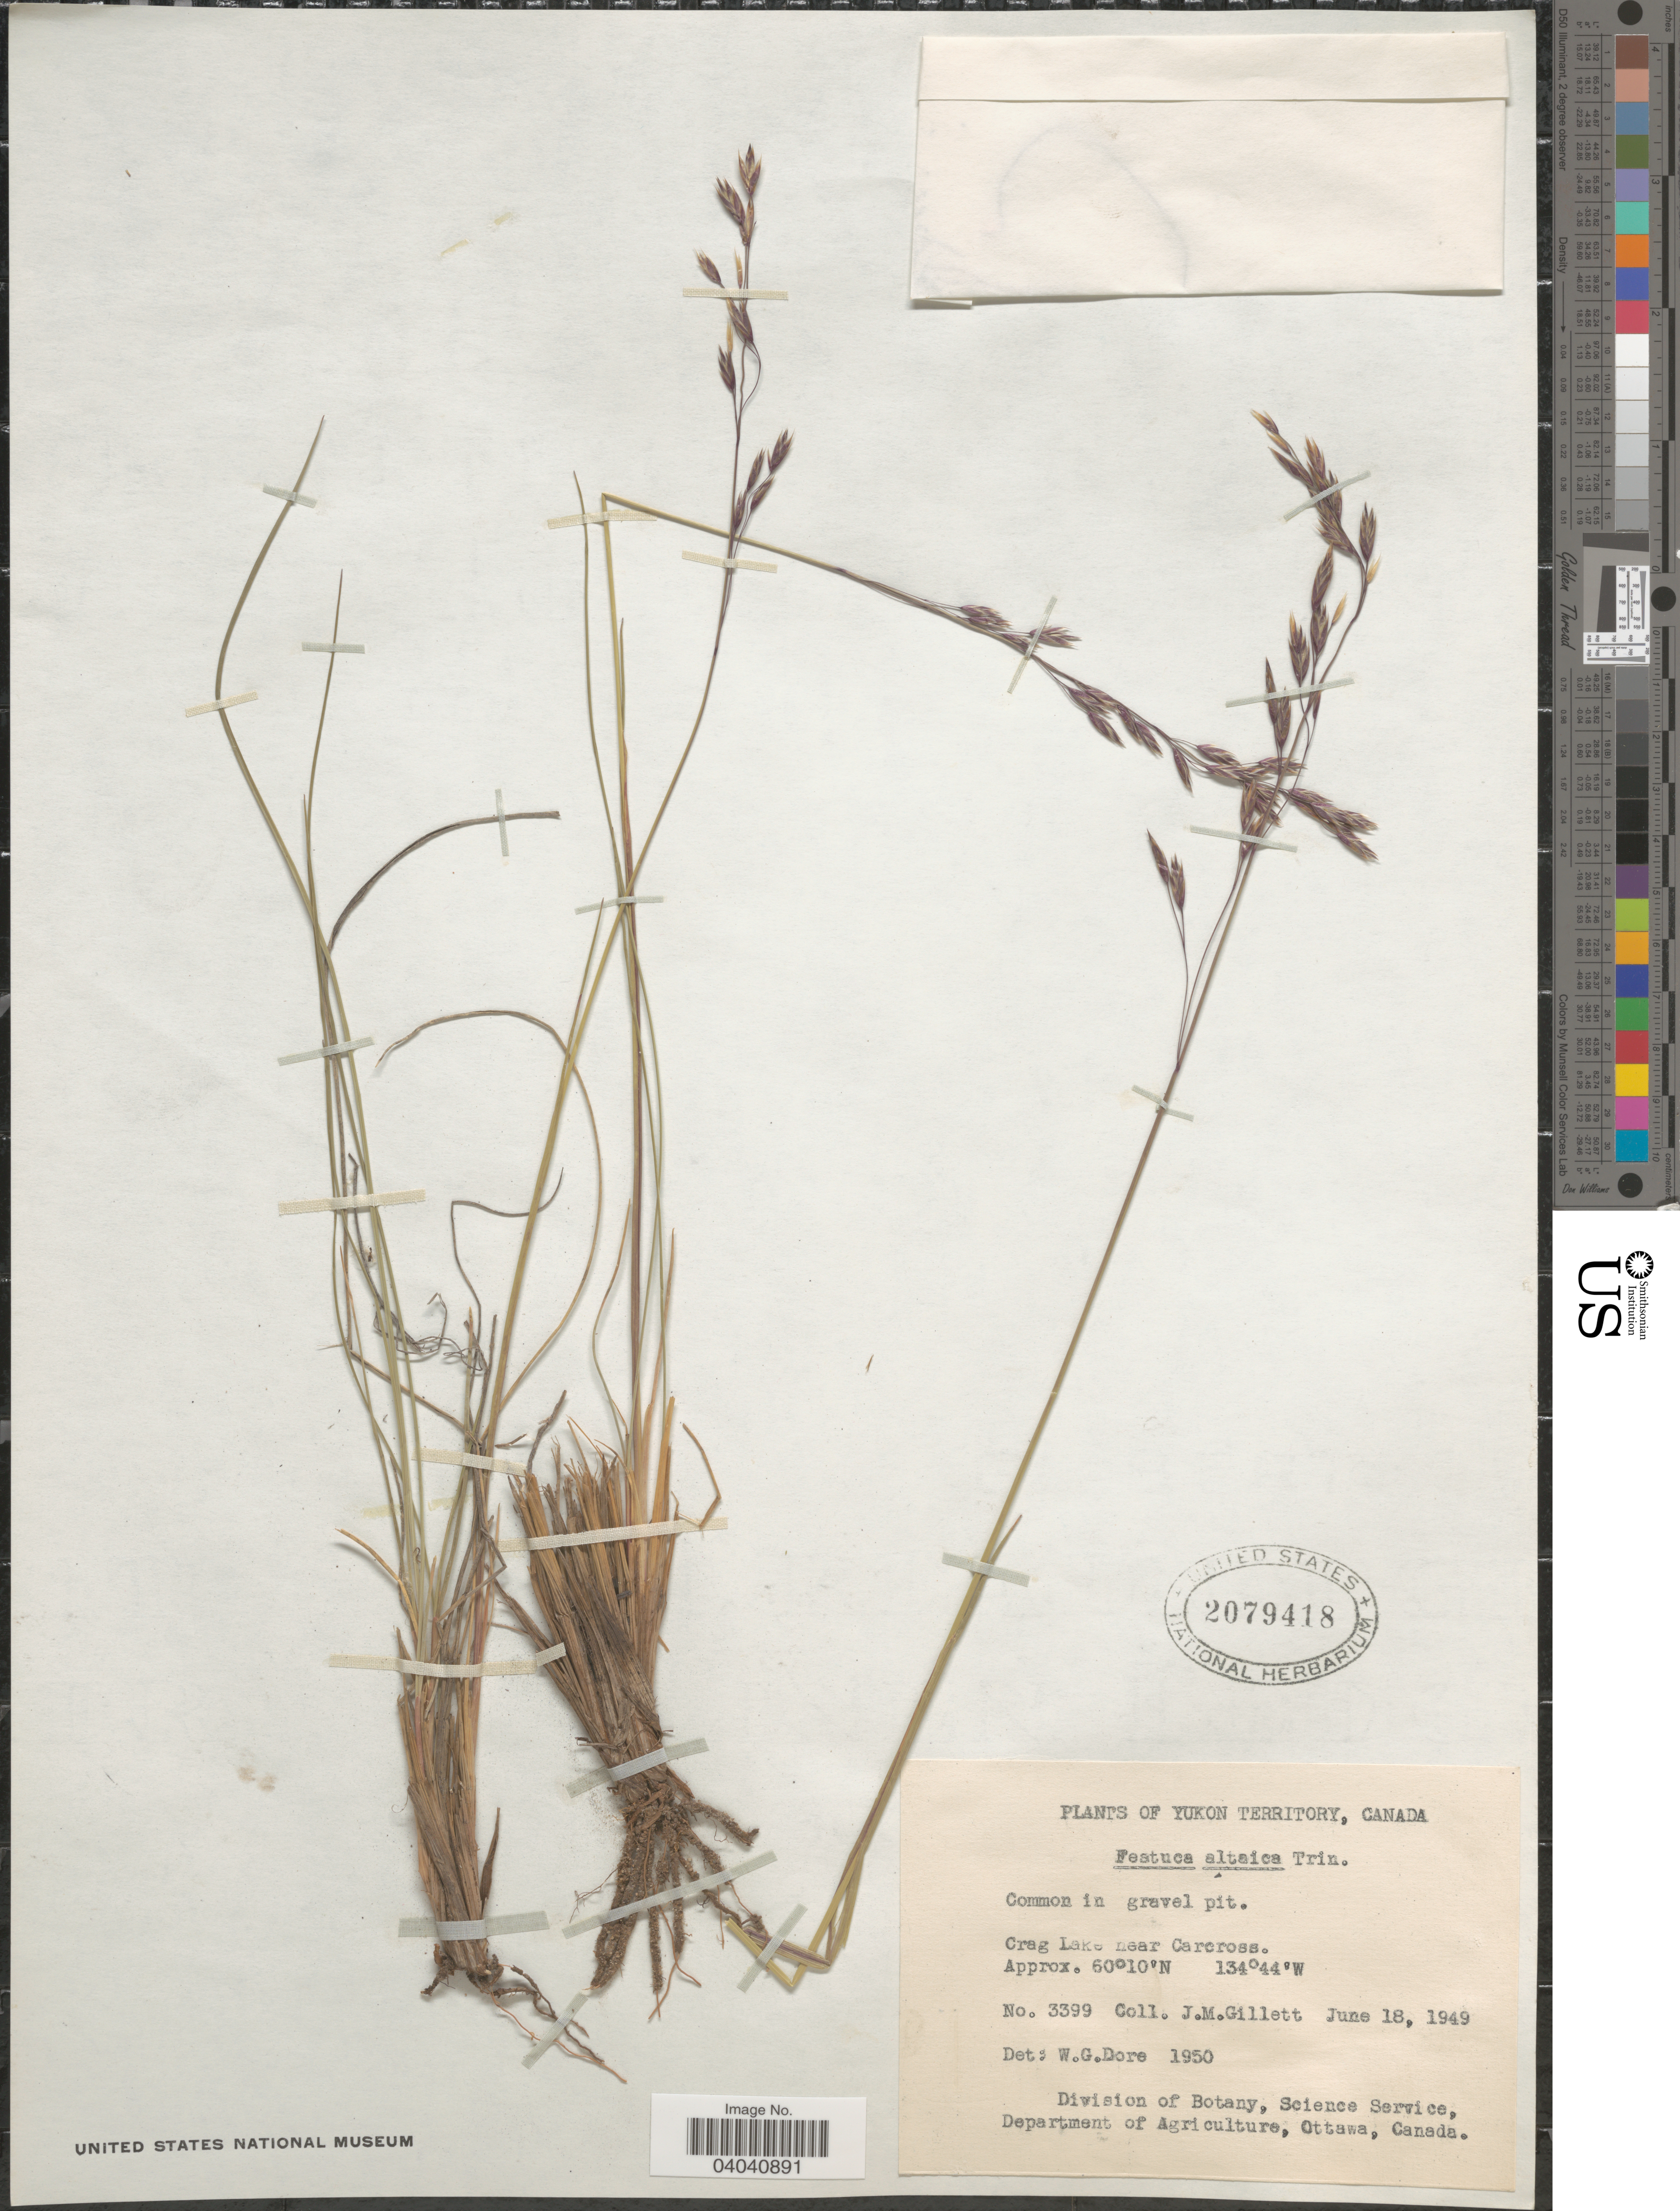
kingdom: Plantae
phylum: Tracheophyta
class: Liliopsida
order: Poales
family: Poaceae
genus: Festuca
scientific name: Festuca altaica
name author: Trin.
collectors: J. M. Gillett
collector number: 3399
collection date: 1949-06-18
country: Canada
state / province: Yukon Territory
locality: Crag Lake near Carcross.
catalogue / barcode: US 2079418